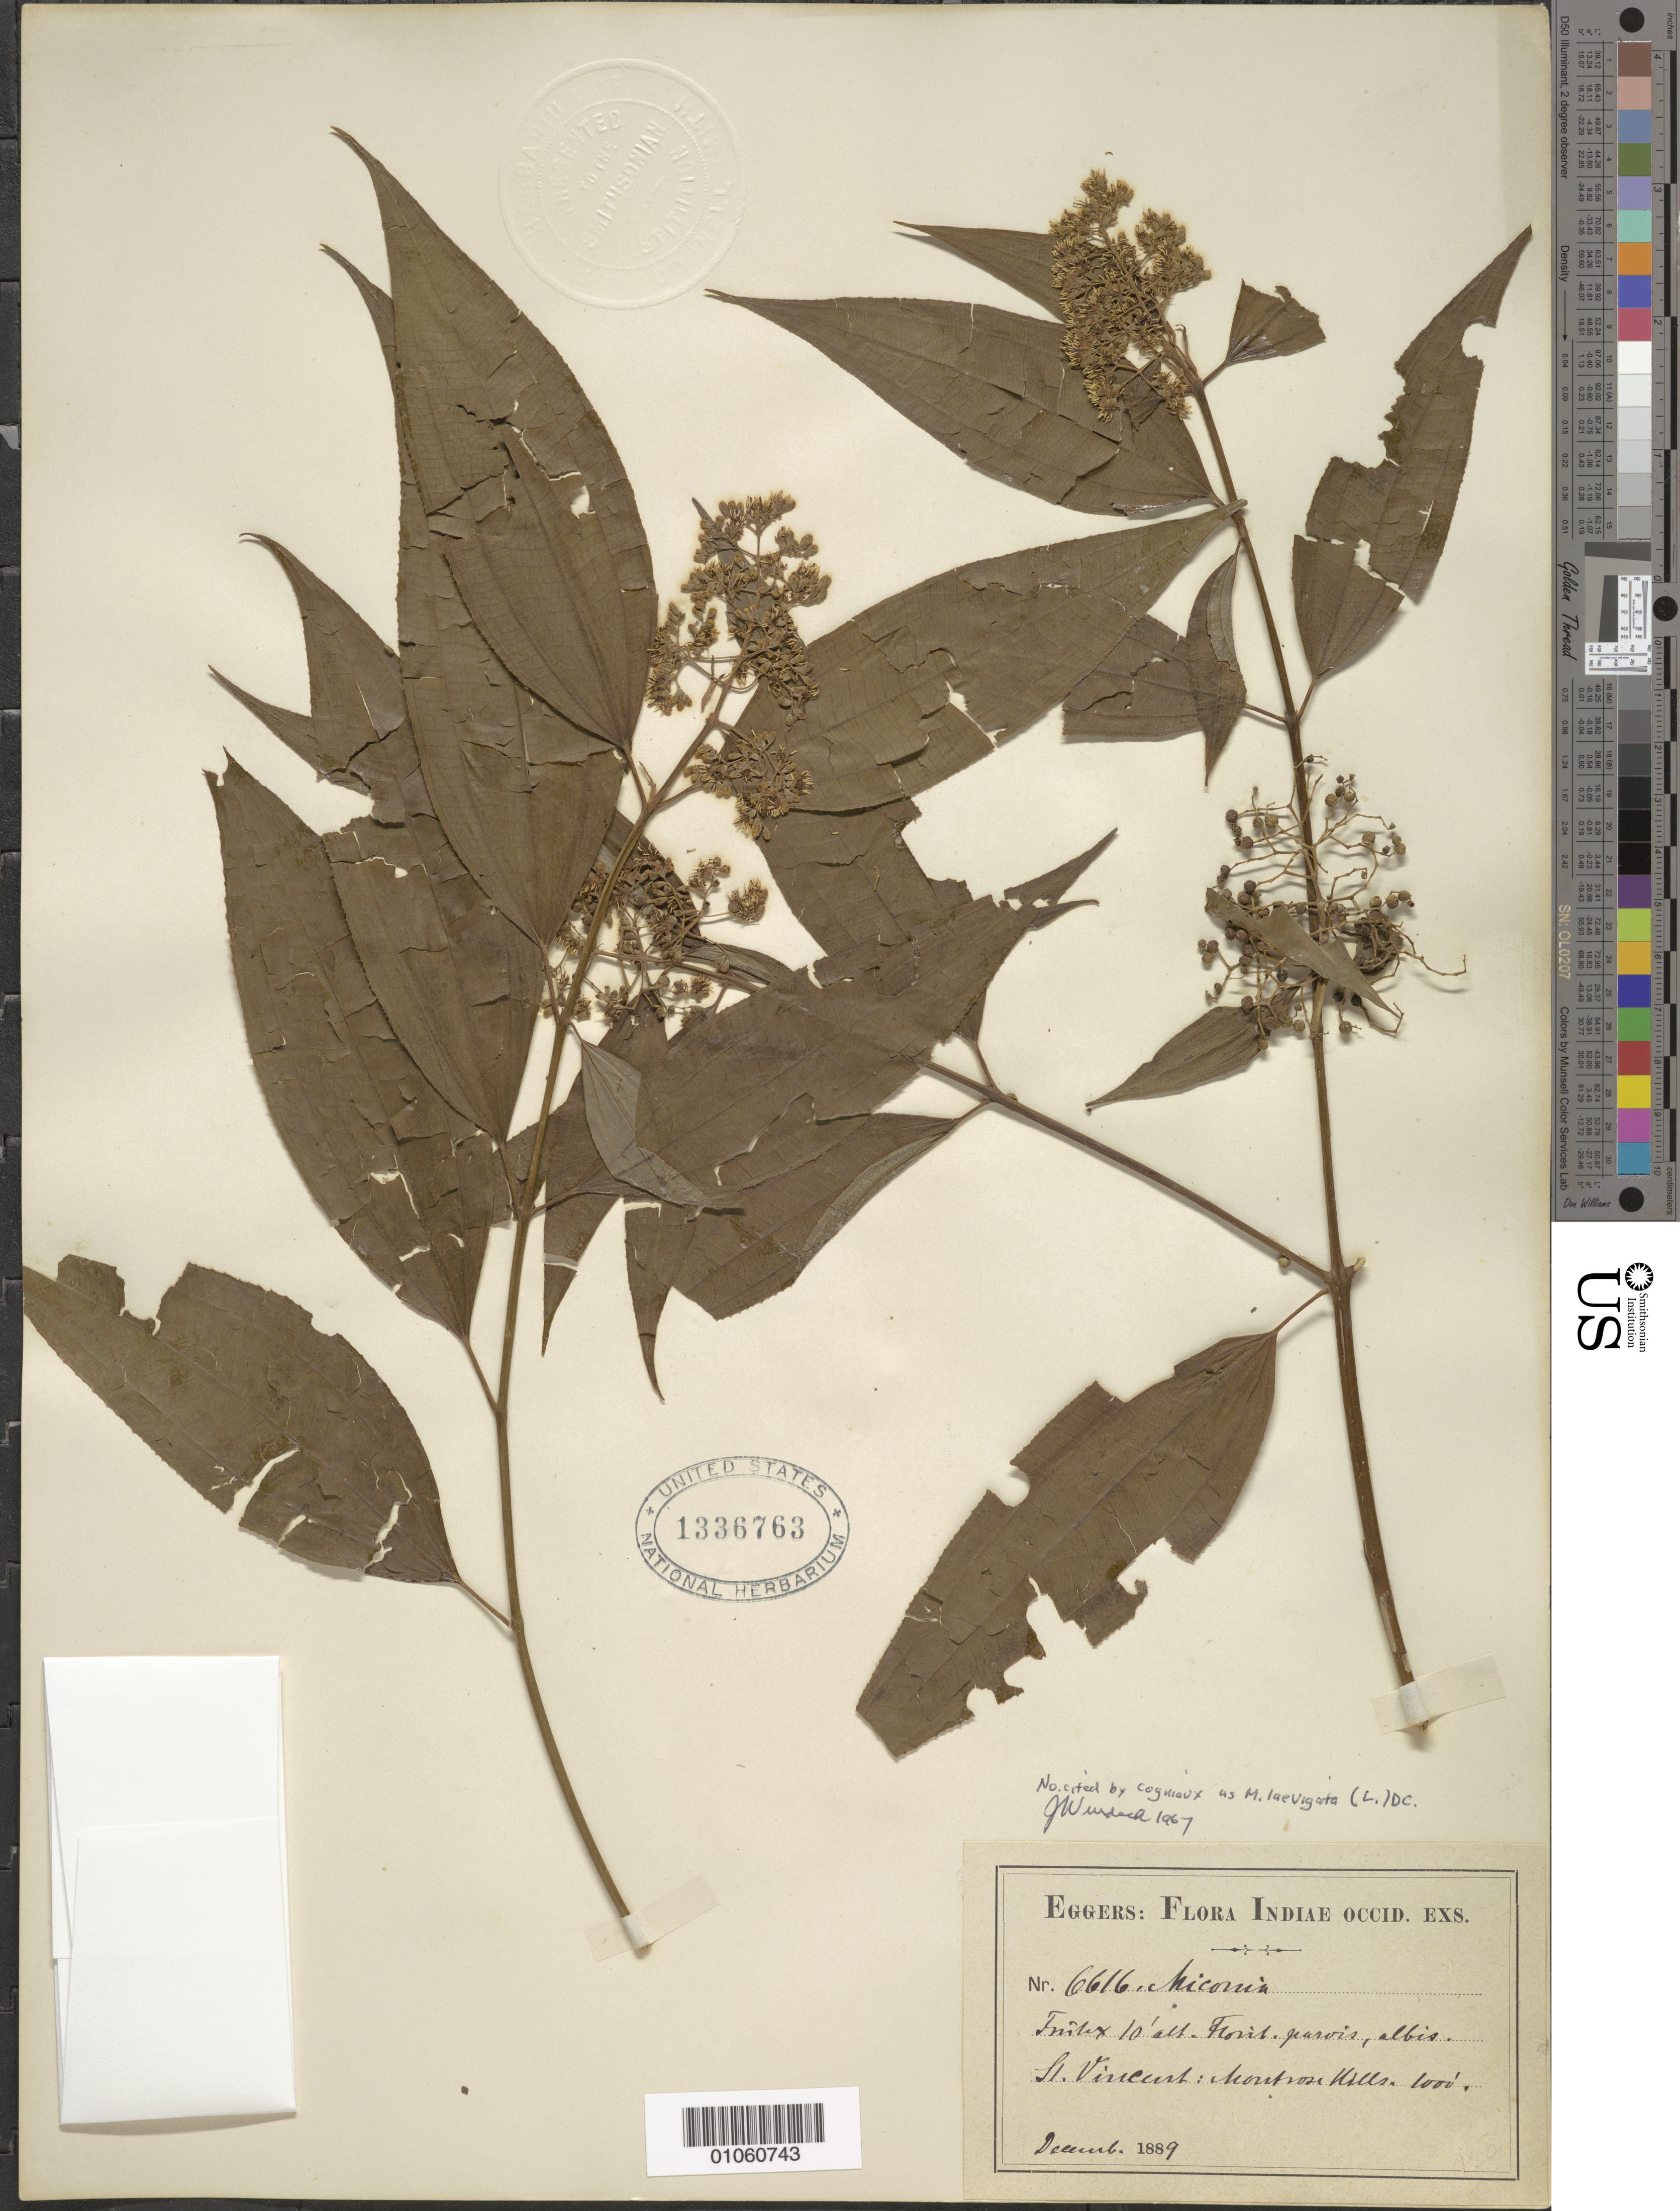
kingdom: Plantae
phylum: Tracheophyta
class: Magnoliopsida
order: Myrtales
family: Melastomataceae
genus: Miconia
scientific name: Miconia laevigata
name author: (L.) D. Don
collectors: H. F. A. von Eggers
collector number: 6616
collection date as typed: Dec 1889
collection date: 1889-12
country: St. Vincent - Grenadines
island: St. Vincent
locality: Montrose Hills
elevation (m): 305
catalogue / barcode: US 1336763